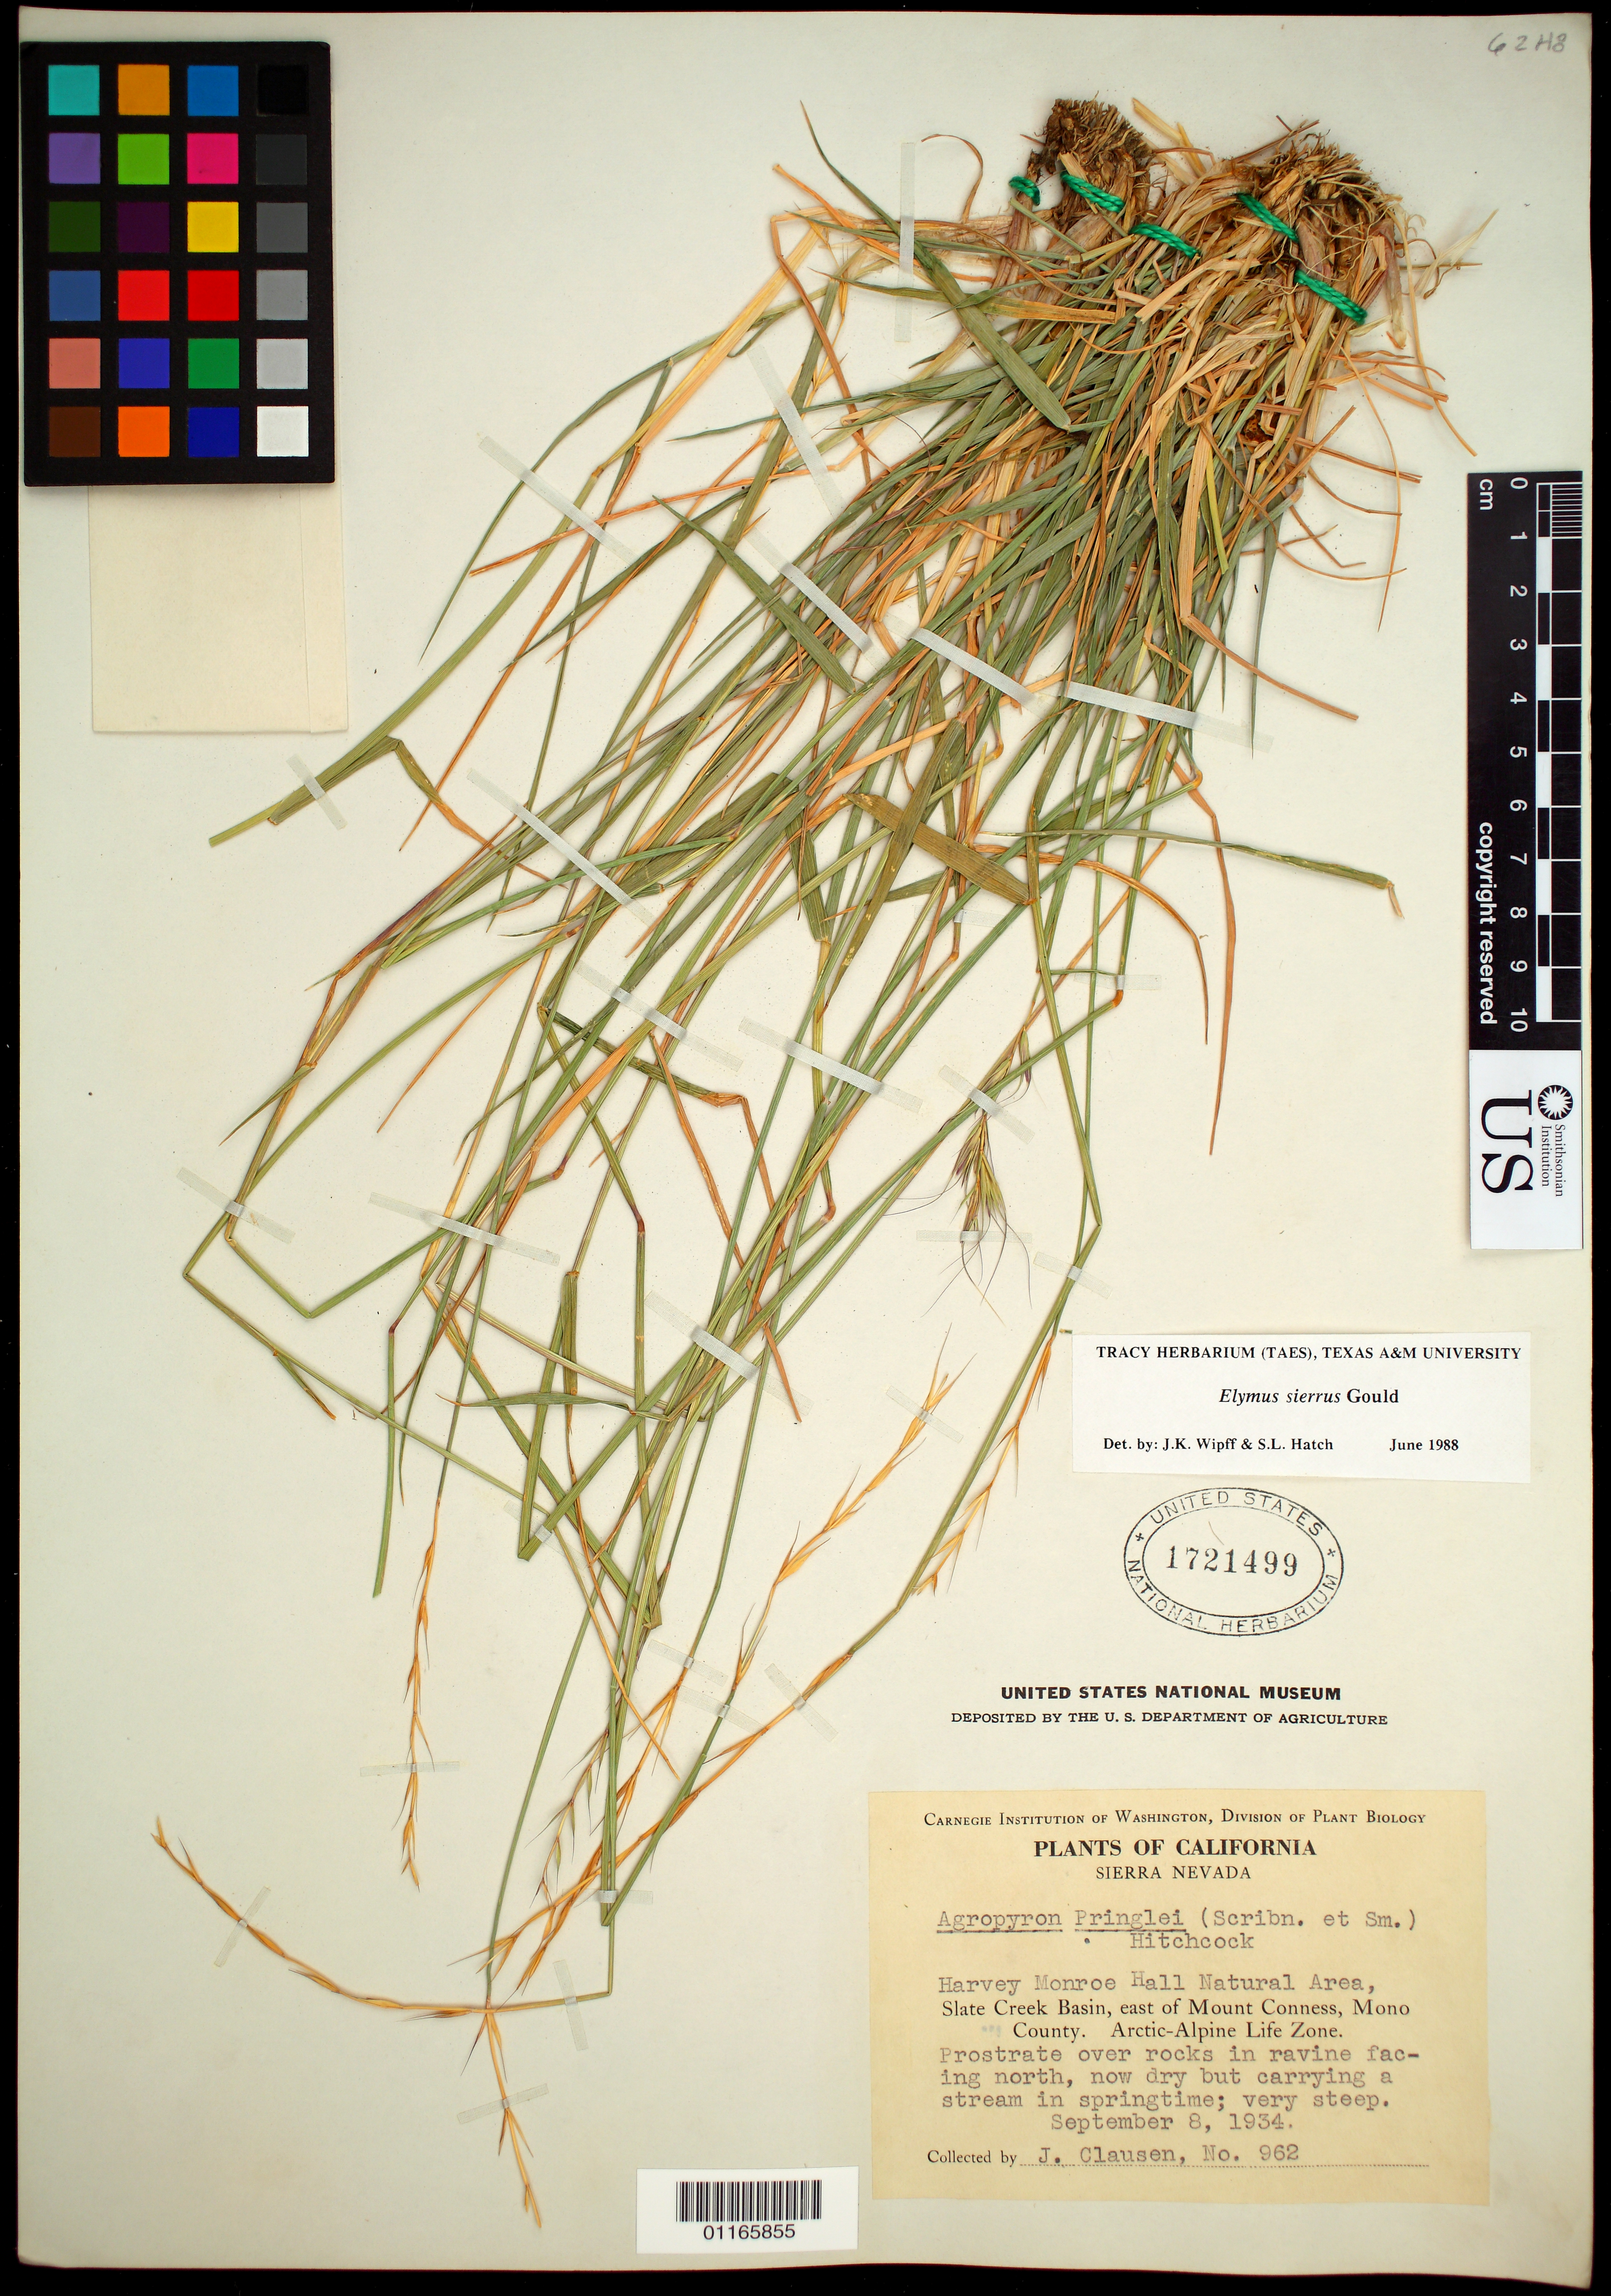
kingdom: Plantae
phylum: Tracheophyta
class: Liliopsida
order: Poales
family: Poaceae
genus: Elymus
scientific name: Elymus sierrae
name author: Gould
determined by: Poaceae Reorganization Project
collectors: J. Clausen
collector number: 962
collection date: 1934-09-08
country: United States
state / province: California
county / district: Mono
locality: Harvey Monroe Hall Natural Area, Slate Creek Basin, east of Mount Conness, Mono County.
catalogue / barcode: US 1721499